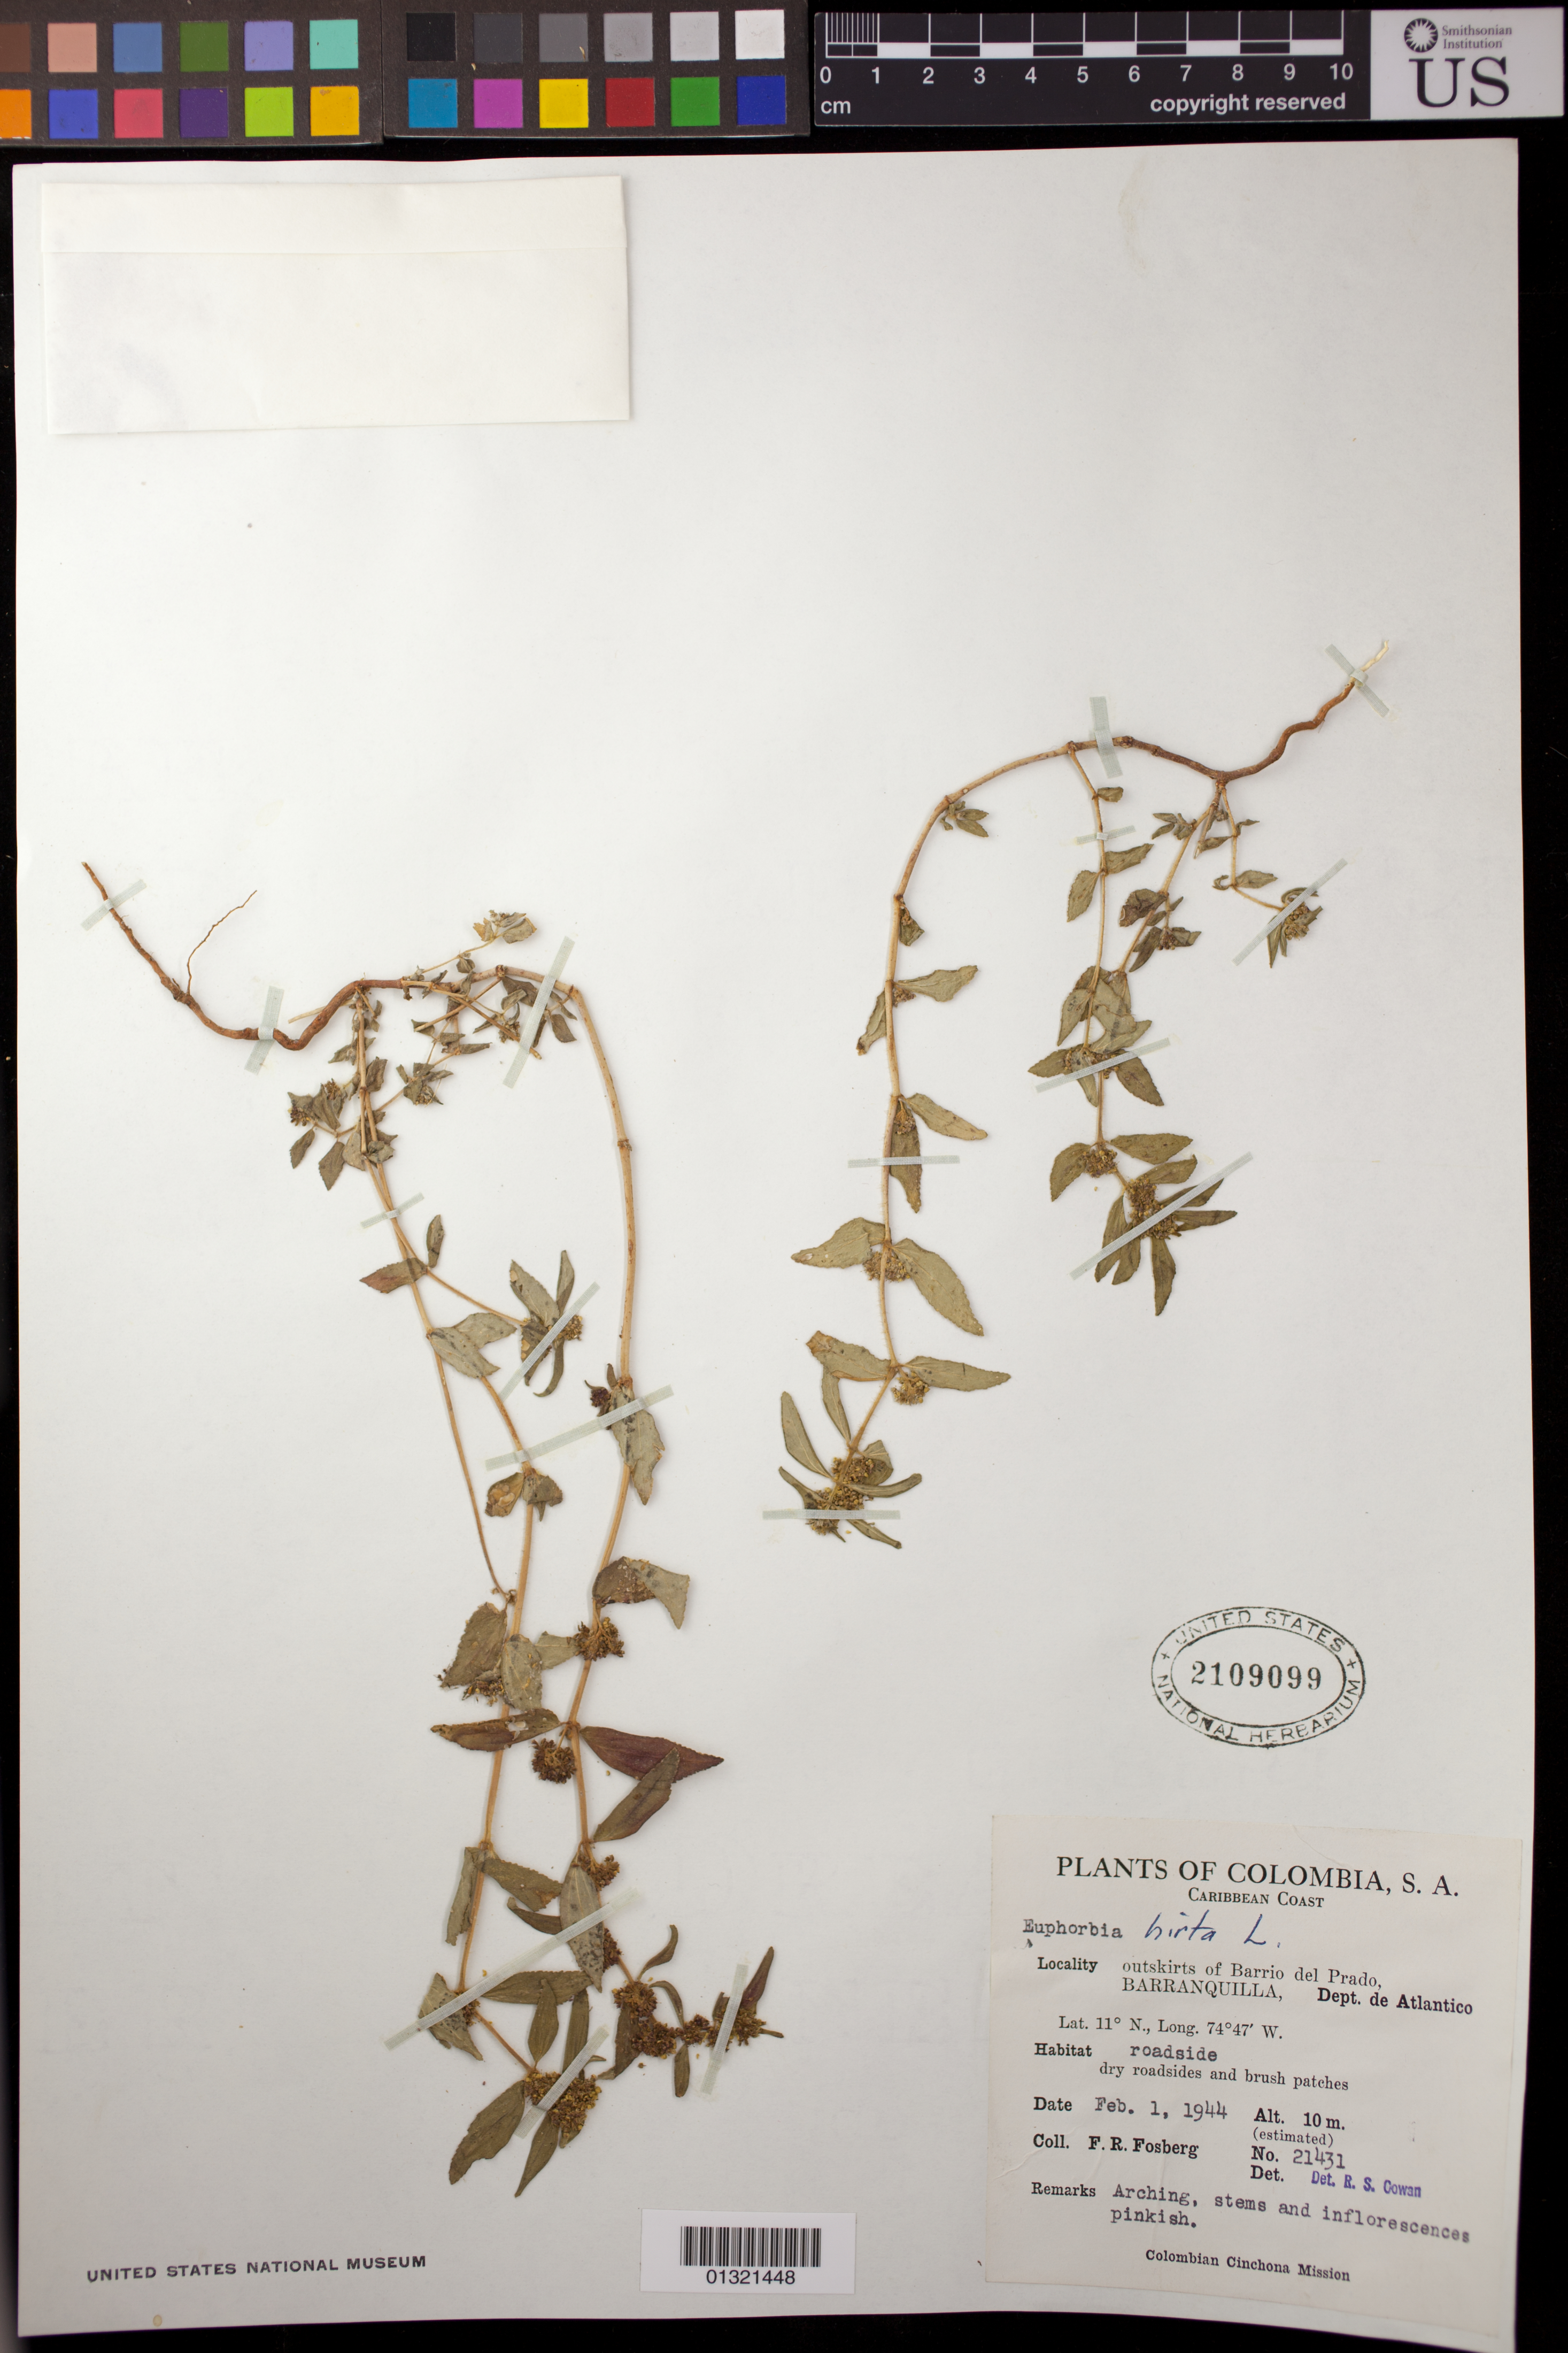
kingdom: Plantae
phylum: Tracheophyta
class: Magnoliopsida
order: Malpighiales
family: Euphorbiaceae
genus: Euphorbia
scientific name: Euphorbia hirta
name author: L.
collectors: F. R. Fosberg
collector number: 21431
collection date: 1944-02-01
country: Colombia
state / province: Atlántico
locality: outskirts of Barrio del Prado, Barranquilla.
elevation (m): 10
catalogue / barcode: US 2109099